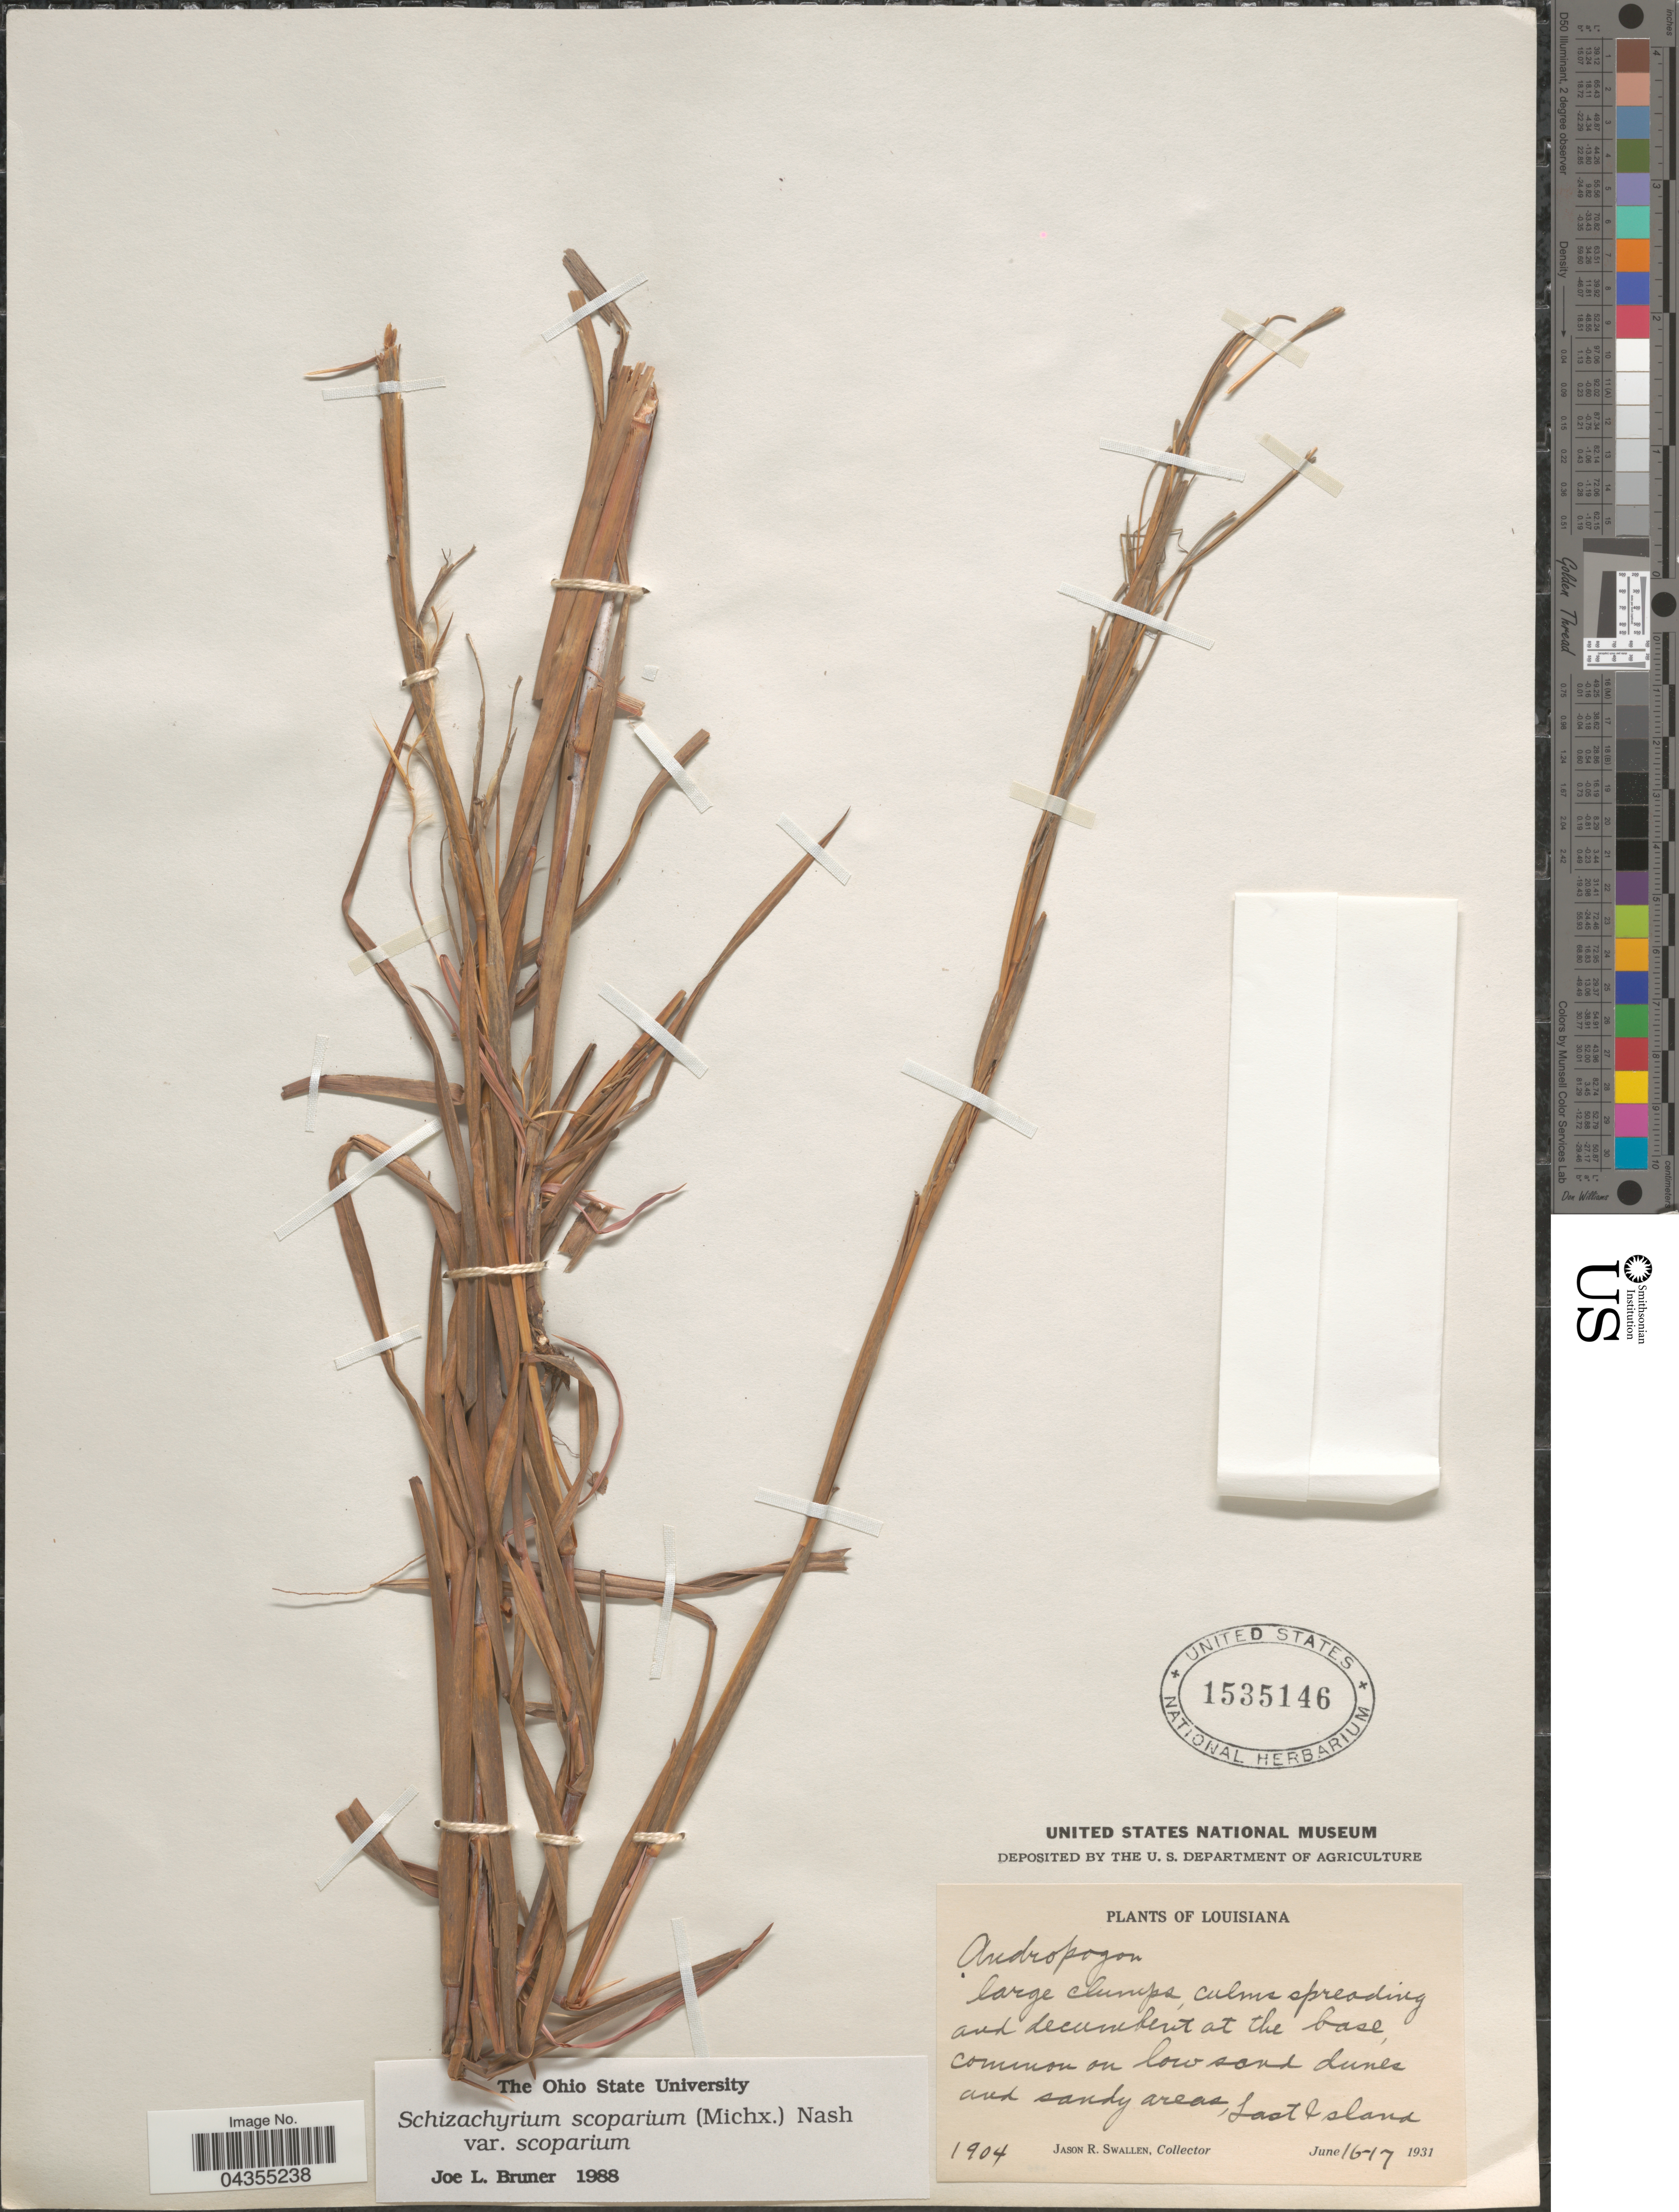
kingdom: Plantae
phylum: Tracheophyta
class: Liliopsida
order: Poales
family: Poaceae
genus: Schizachyrium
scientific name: Schizachyrium scoparium var. scoparium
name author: (Michx.) Nash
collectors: J. R. Swallen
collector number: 1904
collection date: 1931-06-16/1931-06-17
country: United States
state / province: Louisiana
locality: Last Island.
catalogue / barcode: US 1535146